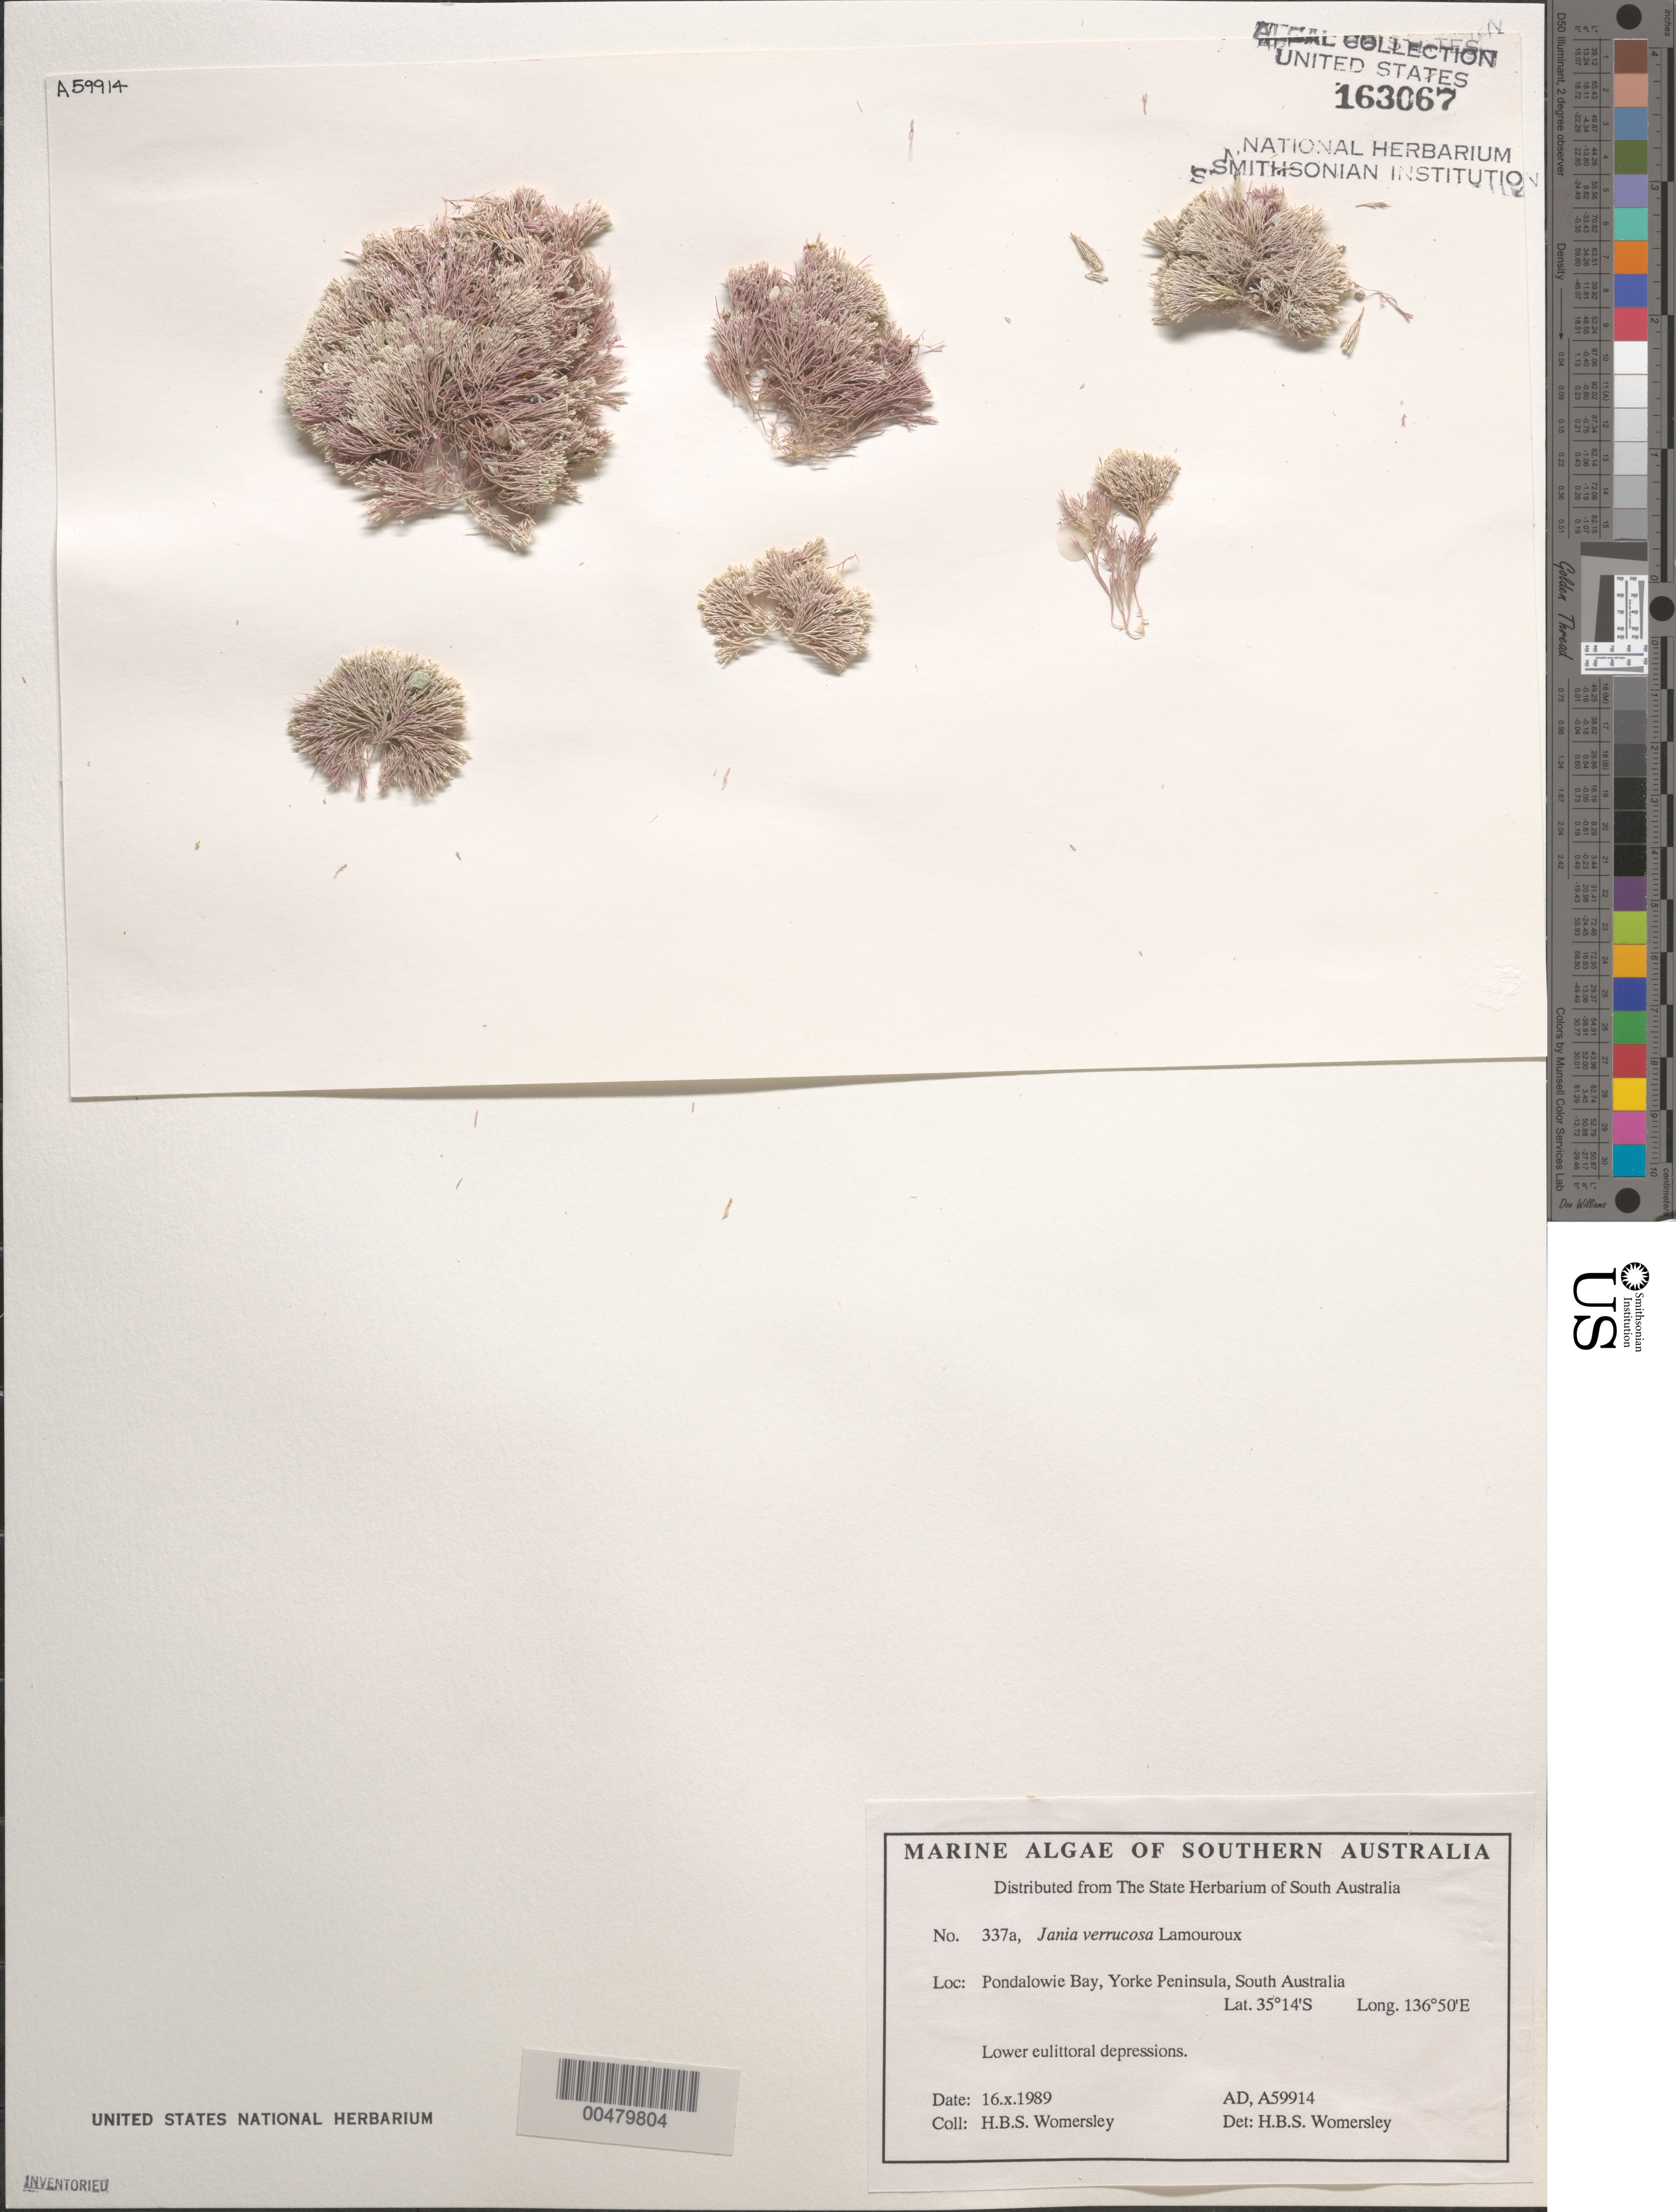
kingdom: Plantae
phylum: Rhodophyta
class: Florideophyceae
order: Corallinales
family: Corallinaceae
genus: Jania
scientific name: Jania verrucosa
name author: J.V.Lamouroux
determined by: Womersley, H. B. S.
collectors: H. B. S. Womersley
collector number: Ad A59914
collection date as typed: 16 Oct 1989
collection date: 1989-10-16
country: Australia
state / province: South Australia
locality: Pondalowie bay, yorke peninsula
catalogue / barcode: US 163067